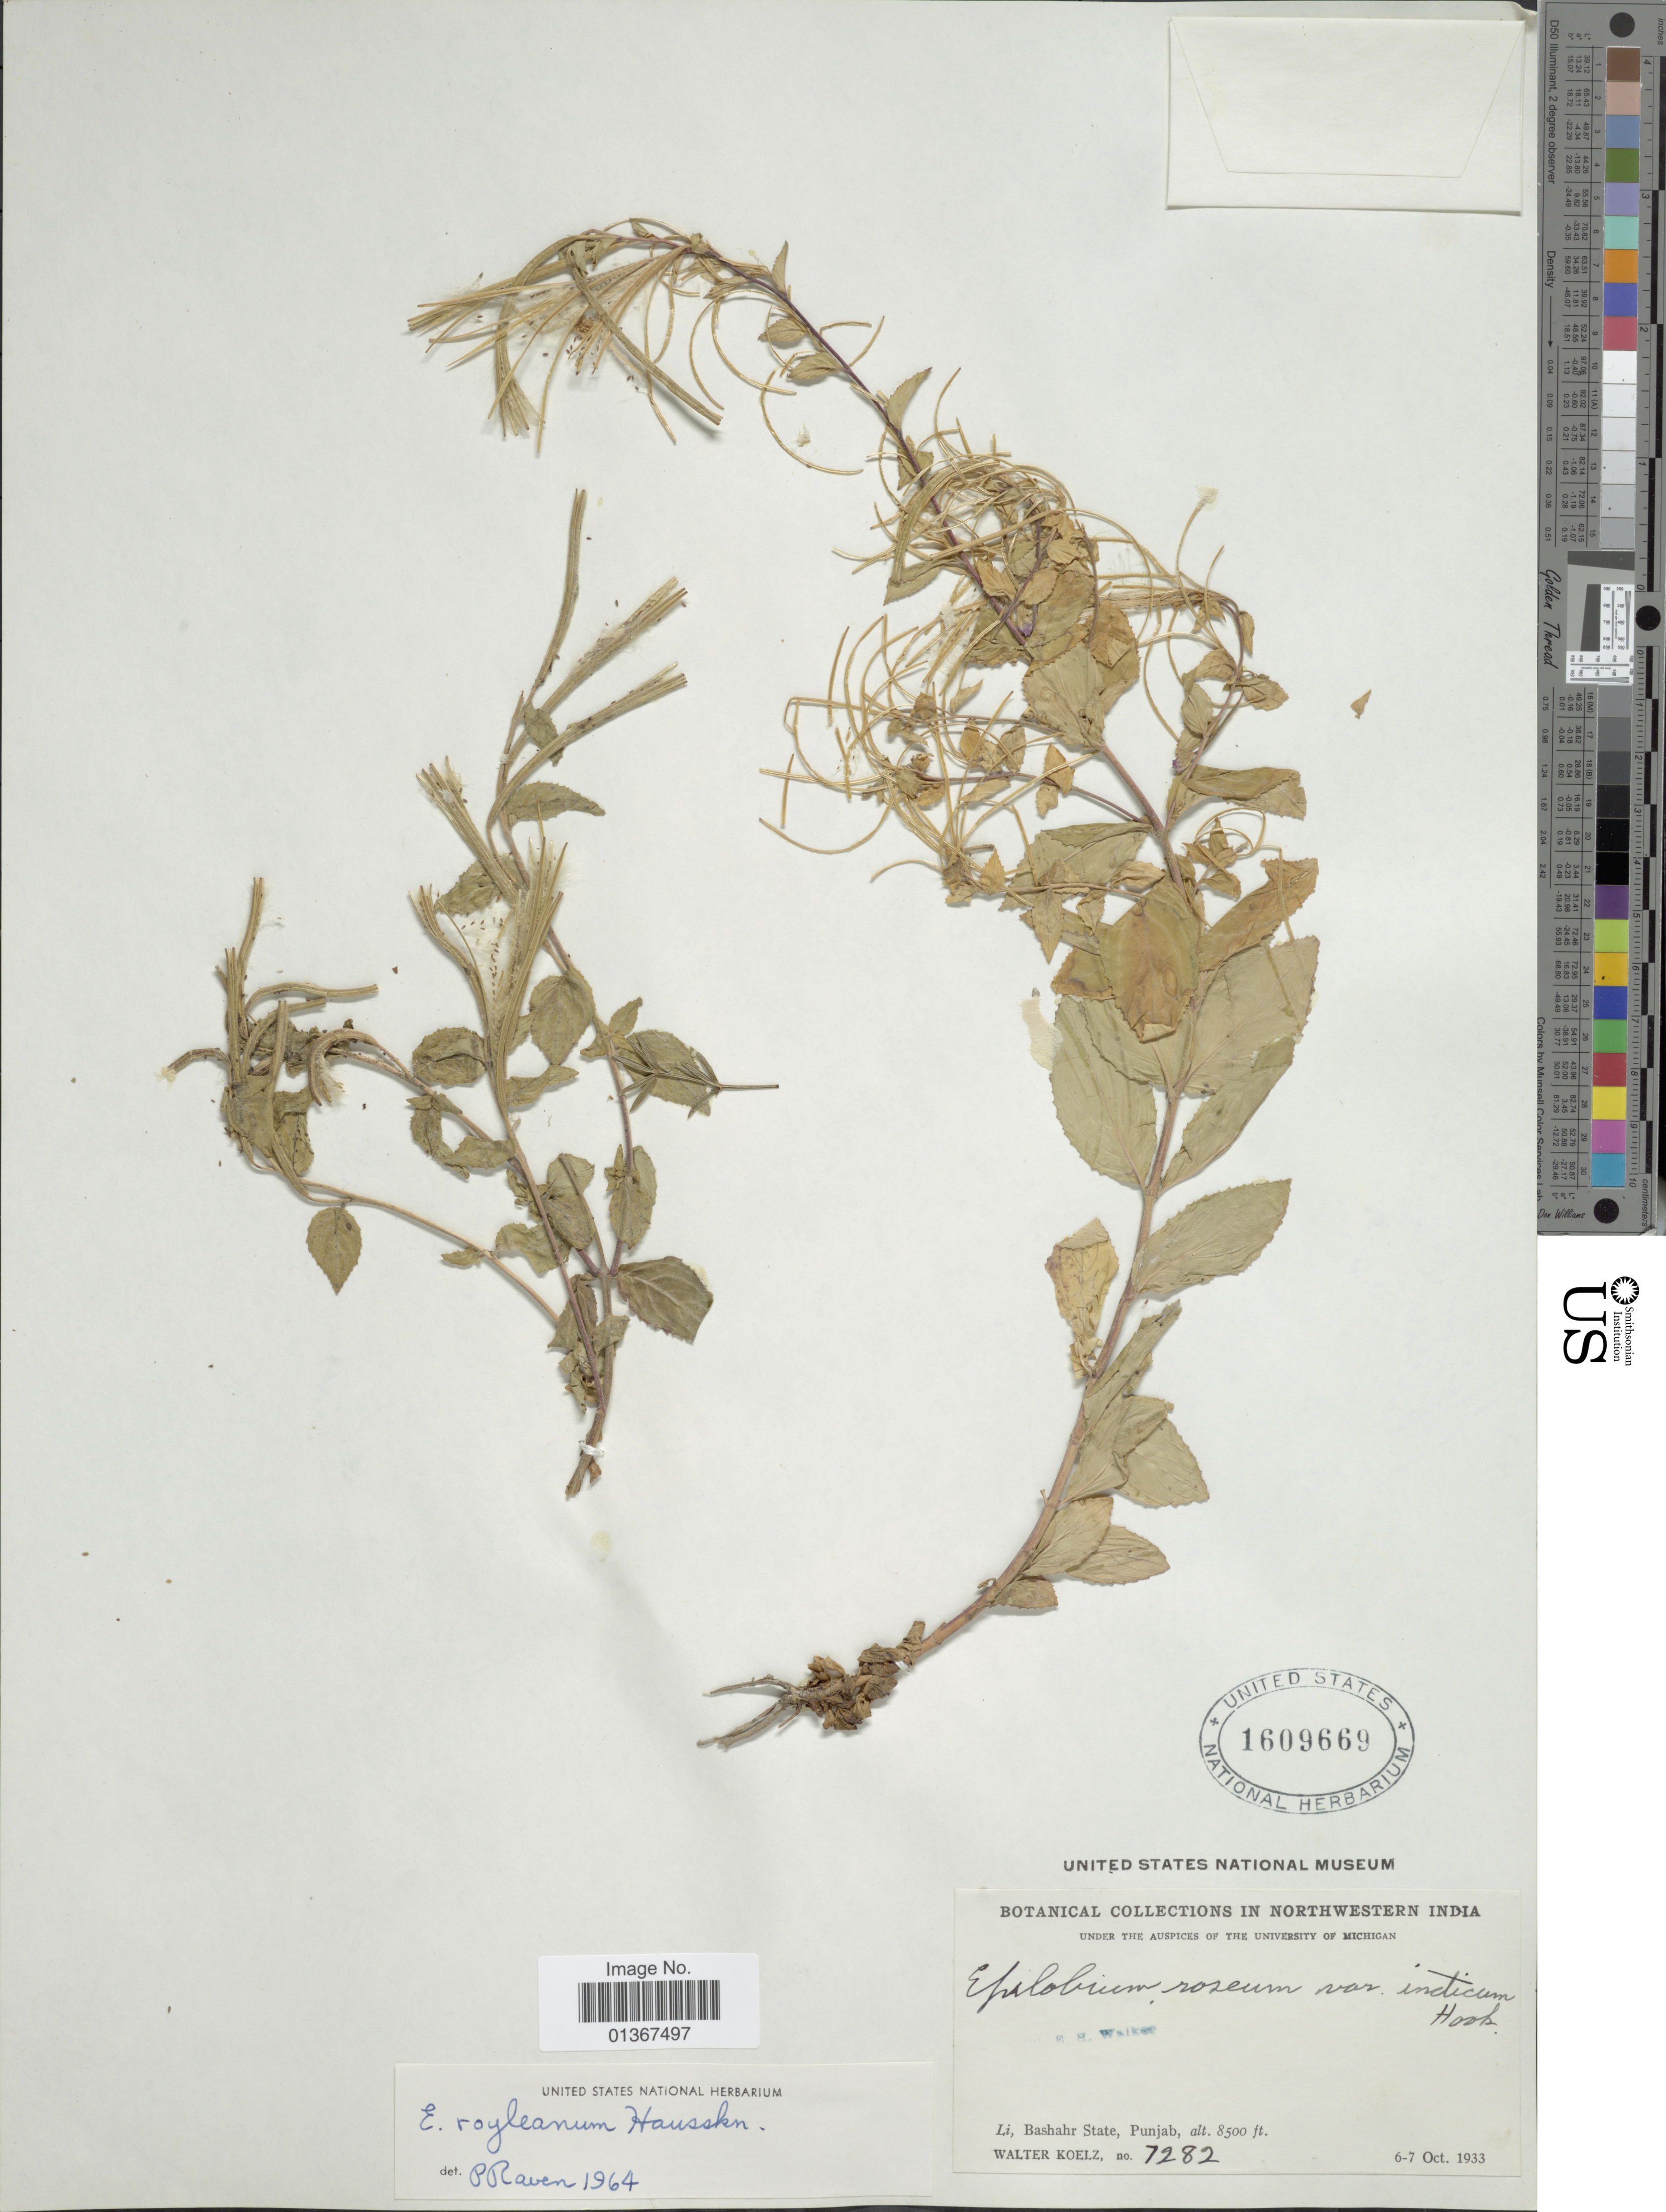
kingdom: Plantae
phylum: Tracheophyta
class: Magnoliopsida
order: Myrtales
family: Onagraceae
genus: Epilobium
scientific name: Epilobium royleanum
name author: Hausskn.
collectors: W. N. Koelz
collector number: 7282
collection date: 1933-10-06/1933-10-07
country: India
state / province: Punjab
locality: Li, Bashahr State.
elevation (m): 2591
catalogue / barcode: US 1609669